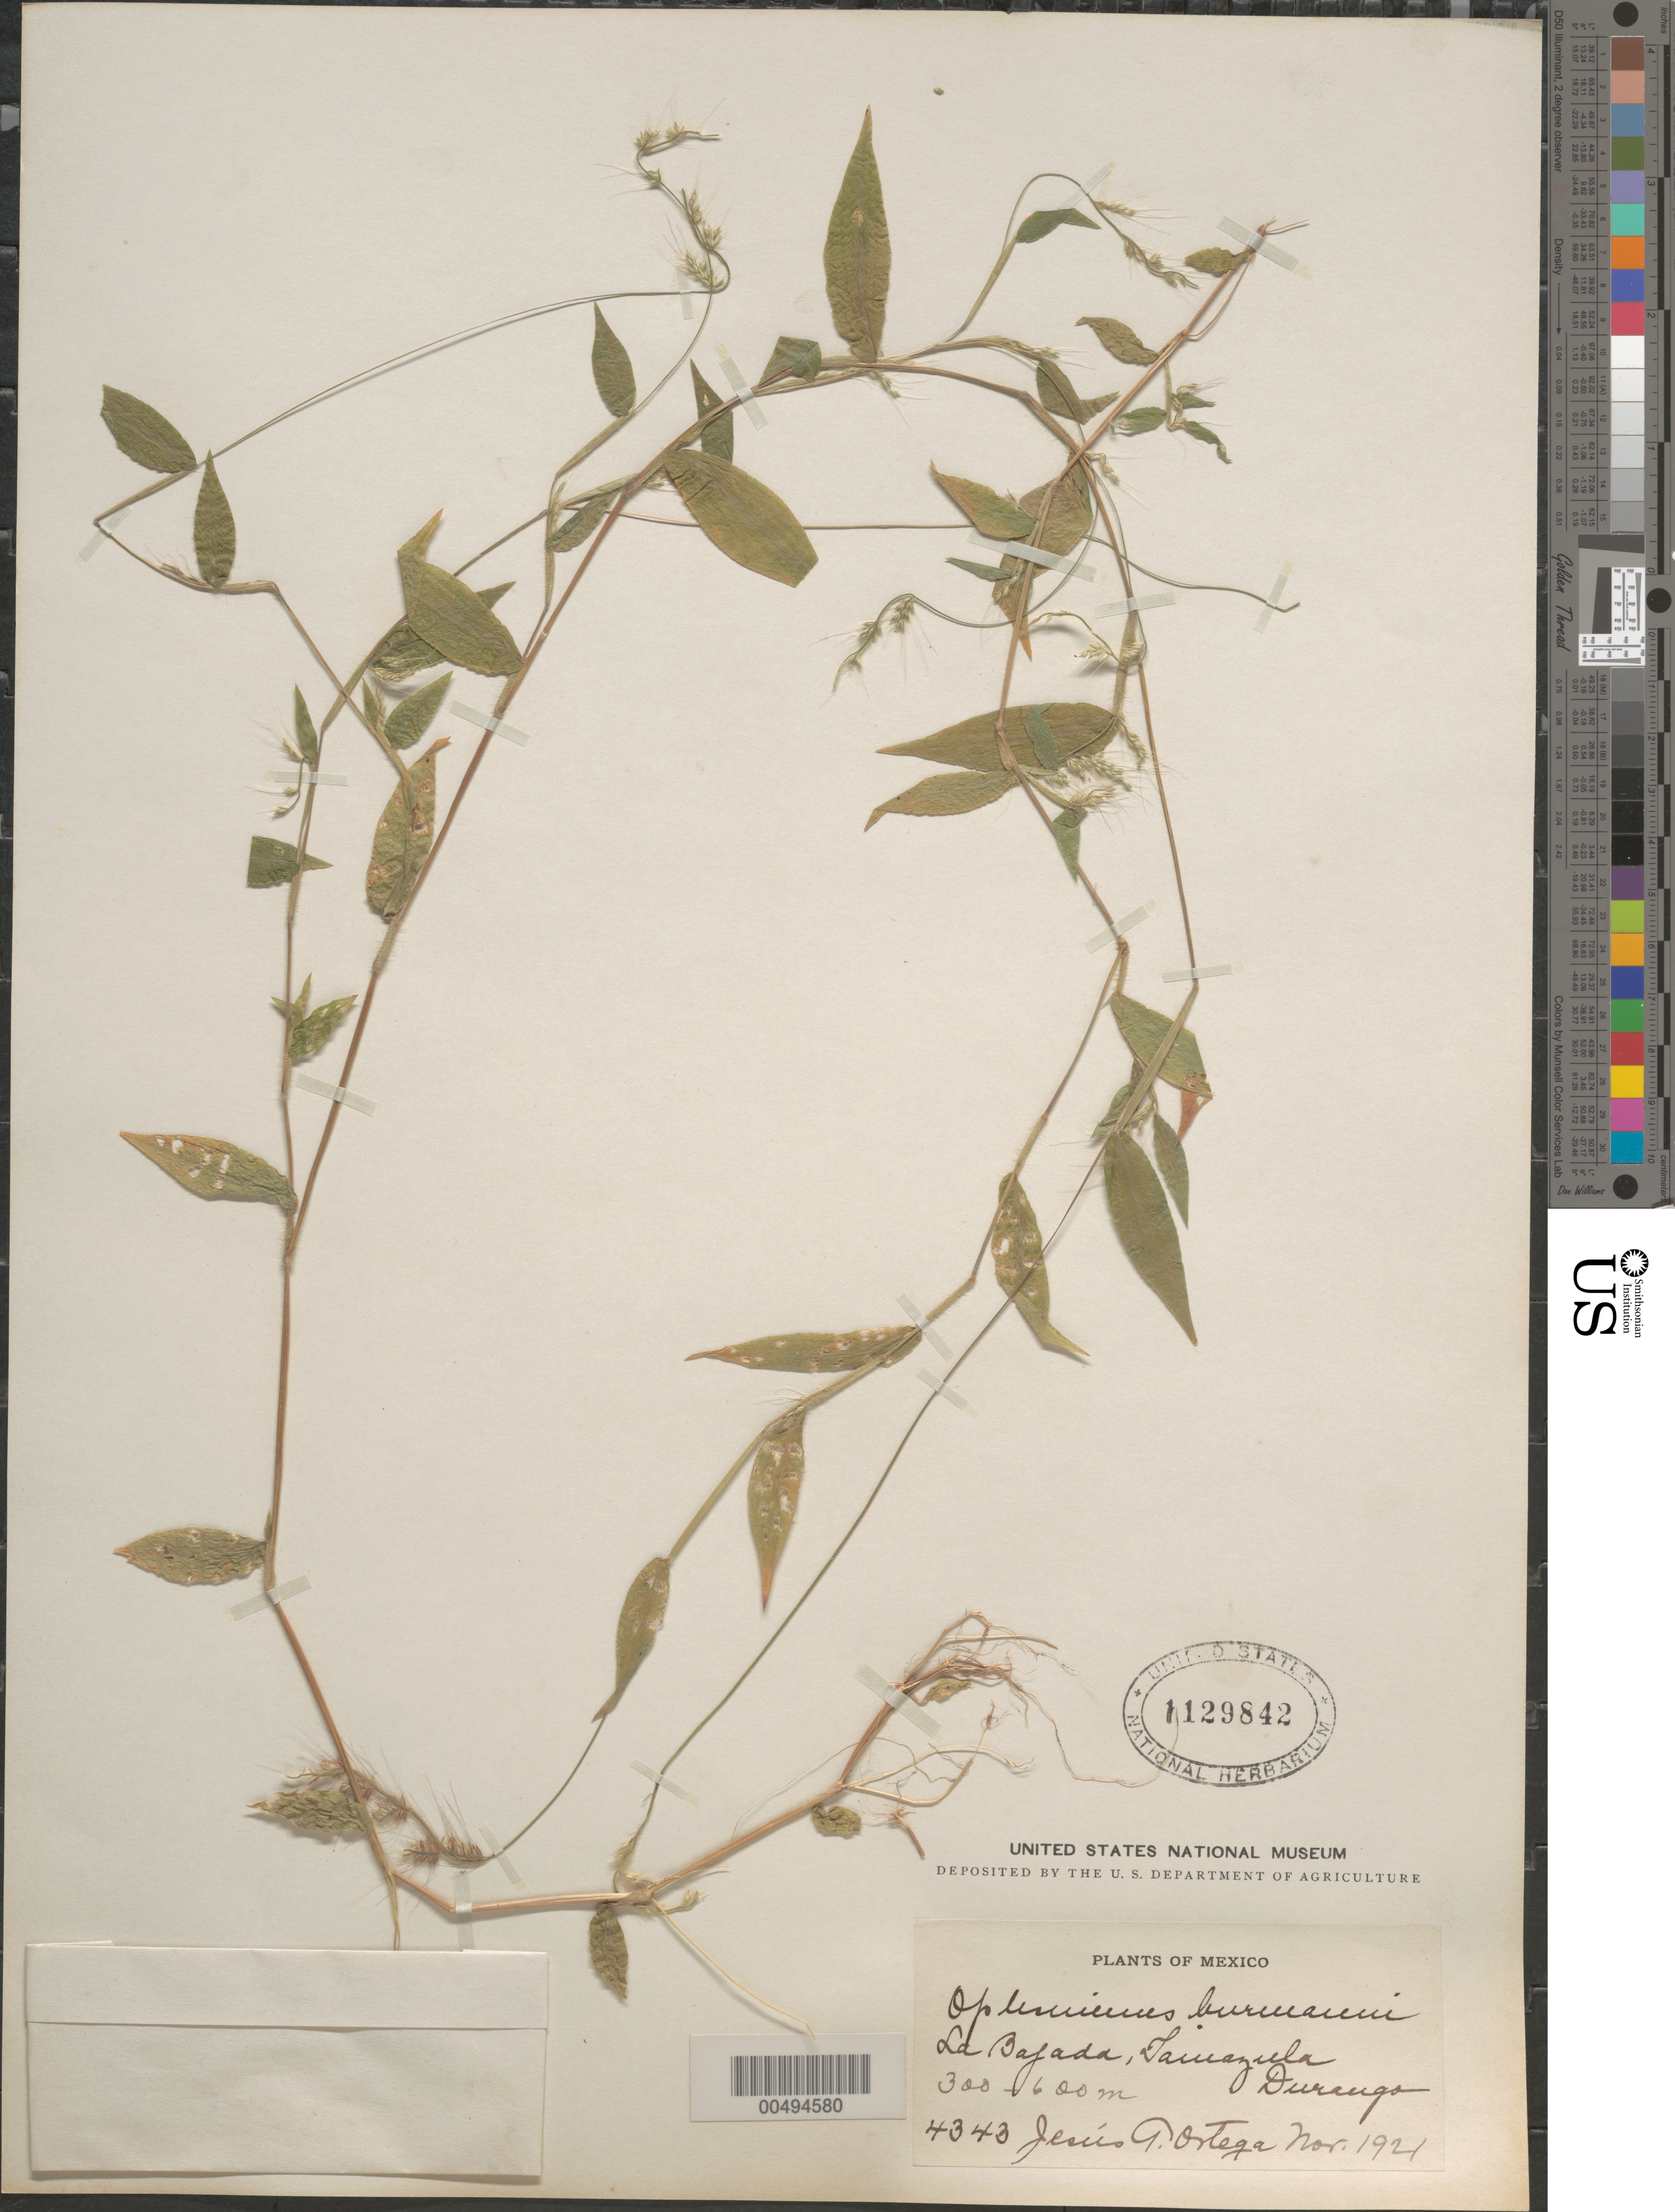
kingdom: Plantae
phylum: Tracheophyta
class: Liliopsida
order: Poales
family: Poaceae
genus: Oplismenus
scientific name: Oplismenus burmannii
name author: (Retz.) P. Beauv.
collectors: J. Ortega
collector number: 4343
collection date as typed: Nov 1921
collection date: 1921-11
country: Mexico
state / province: Durango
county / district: Tamazula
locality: La Bajada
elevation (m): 300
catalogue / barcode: US 1129842